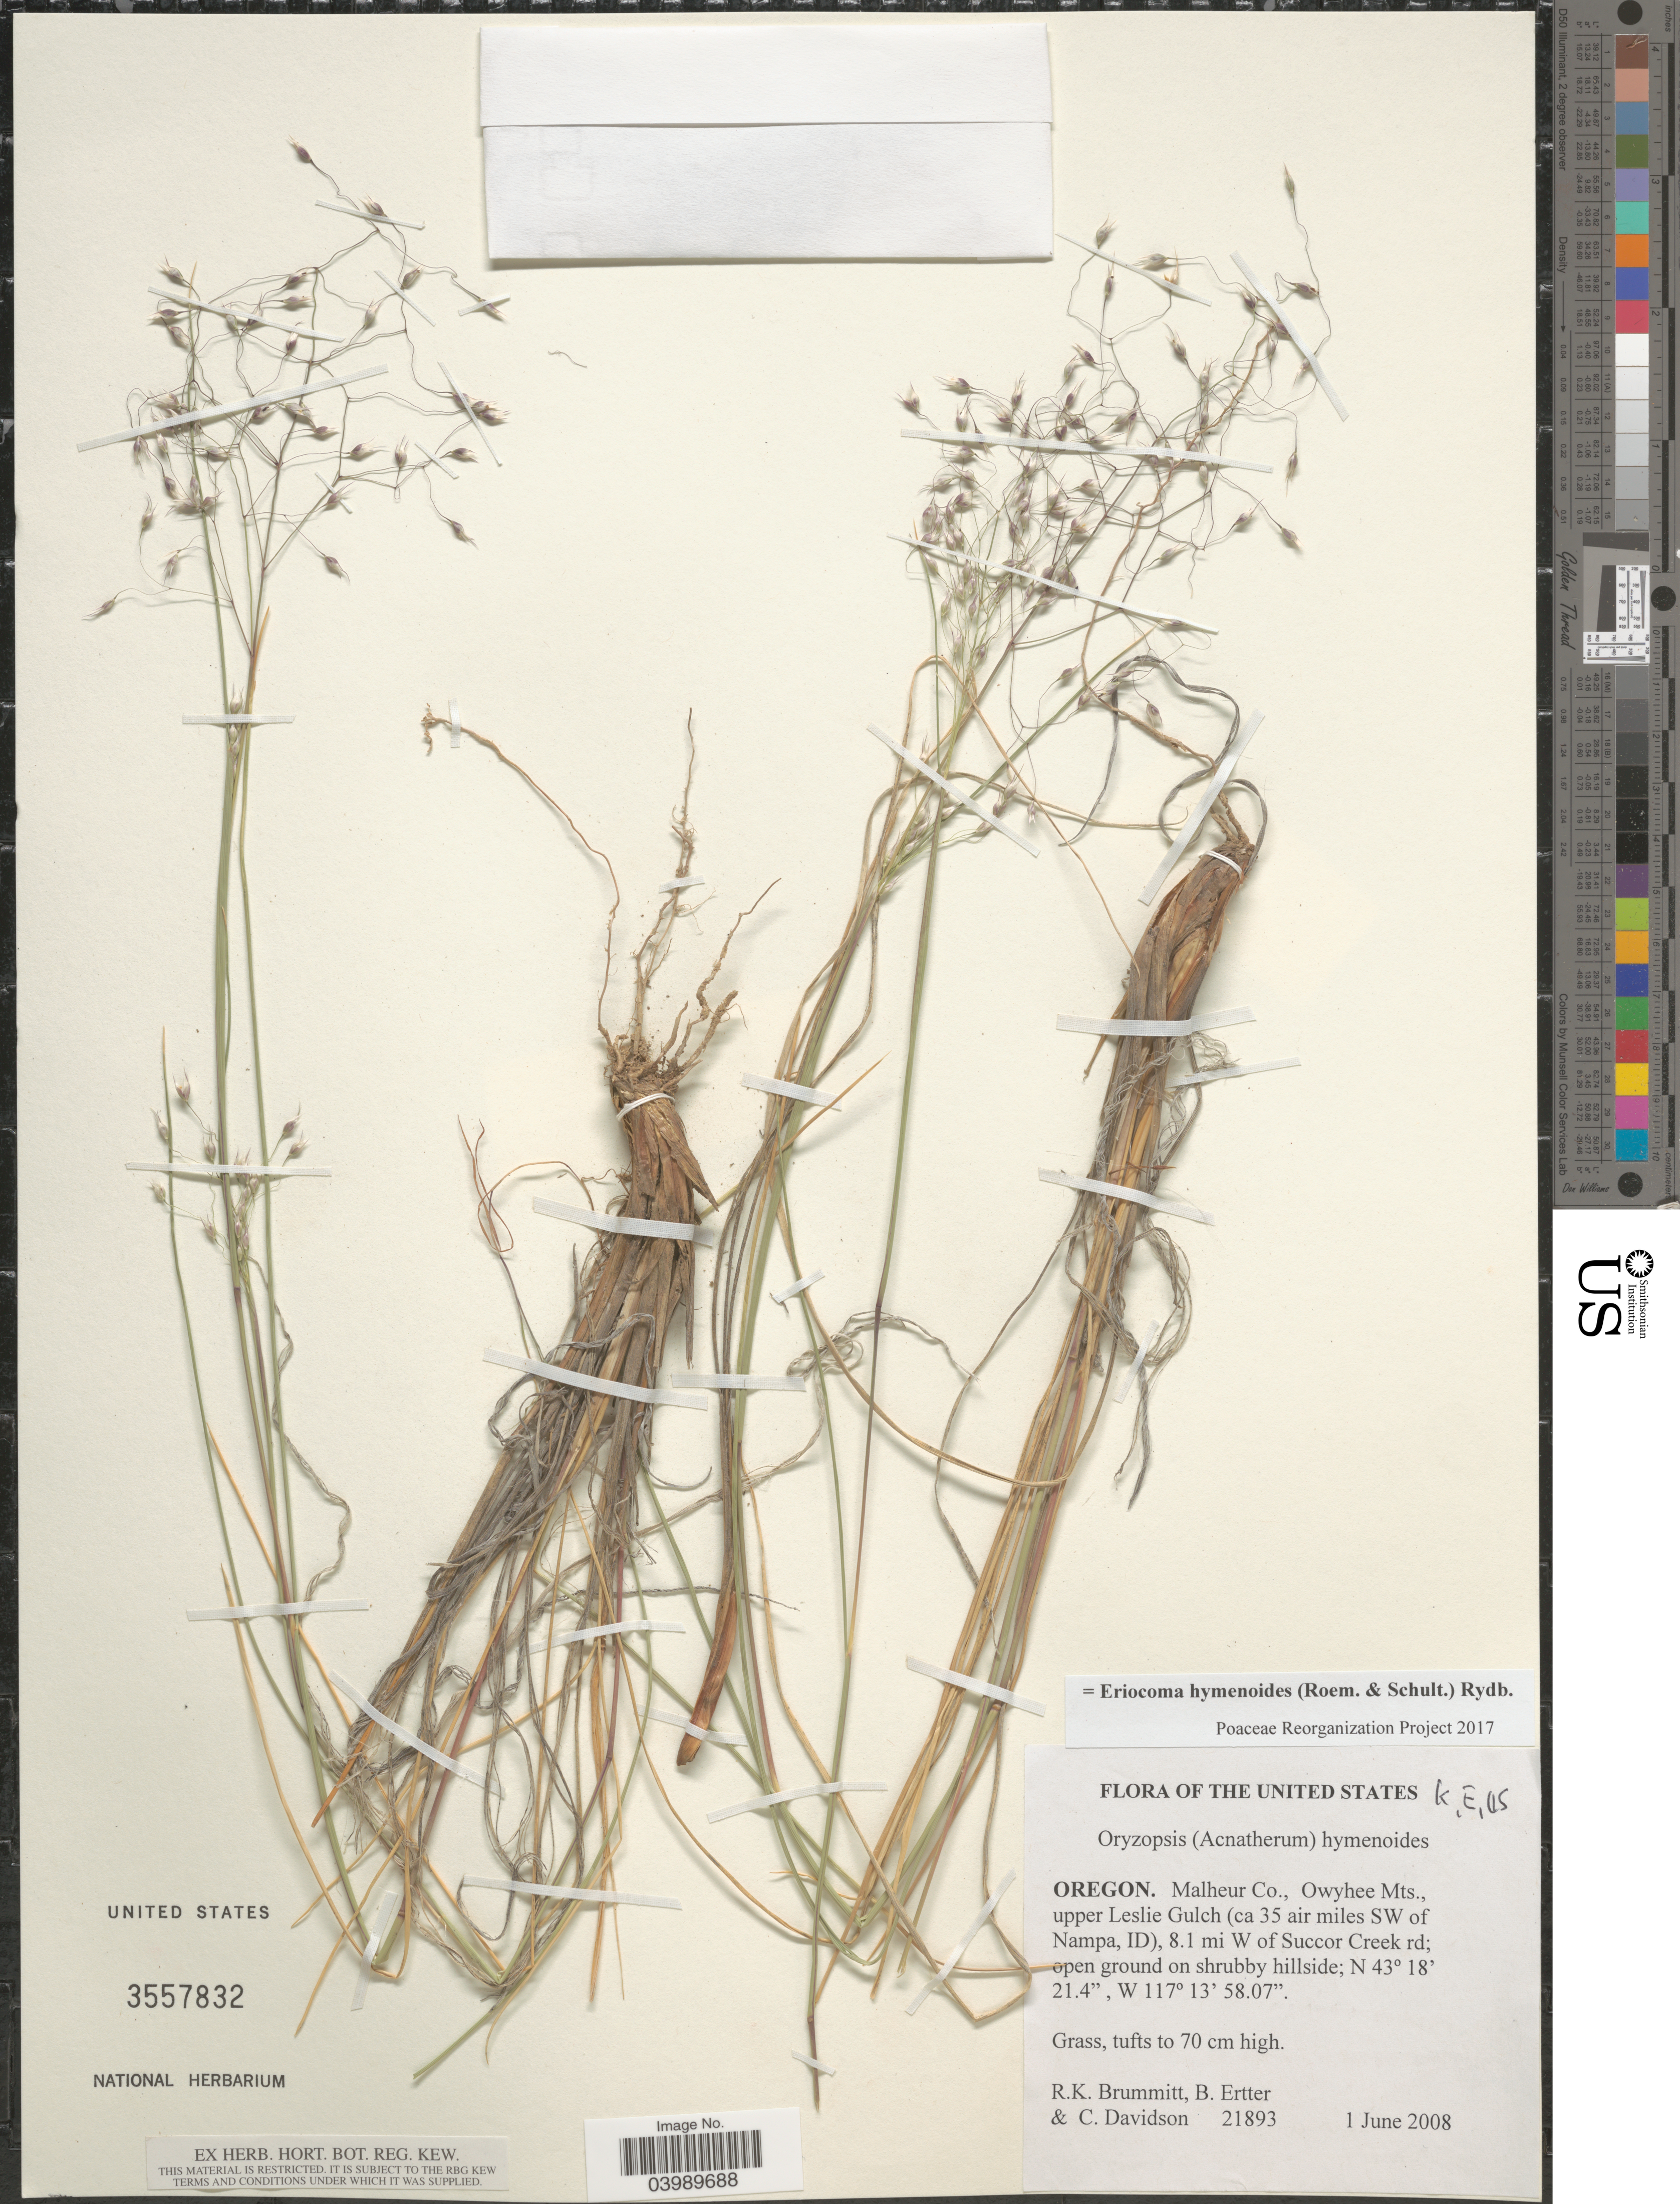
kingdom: Plantae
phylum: Tracheophyta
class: Liliopsida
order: Poales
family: Poaceae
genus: Eriocoma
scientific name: Eriocoma hymenoides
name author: (Roem. & Schult.) Rydb.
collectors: R. K. Brummitt, B. Ertter & C. Davidson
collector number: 21893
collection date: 2008-06-01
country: United States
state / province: Oregon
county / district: Malheur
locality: Malheur Co., Owyhee Mts., upper Leslie Gulch (ca 35 air miles SW of Nampa, ID), 8.1 mi W of Succor Creek rd.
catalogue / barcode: US 3557832